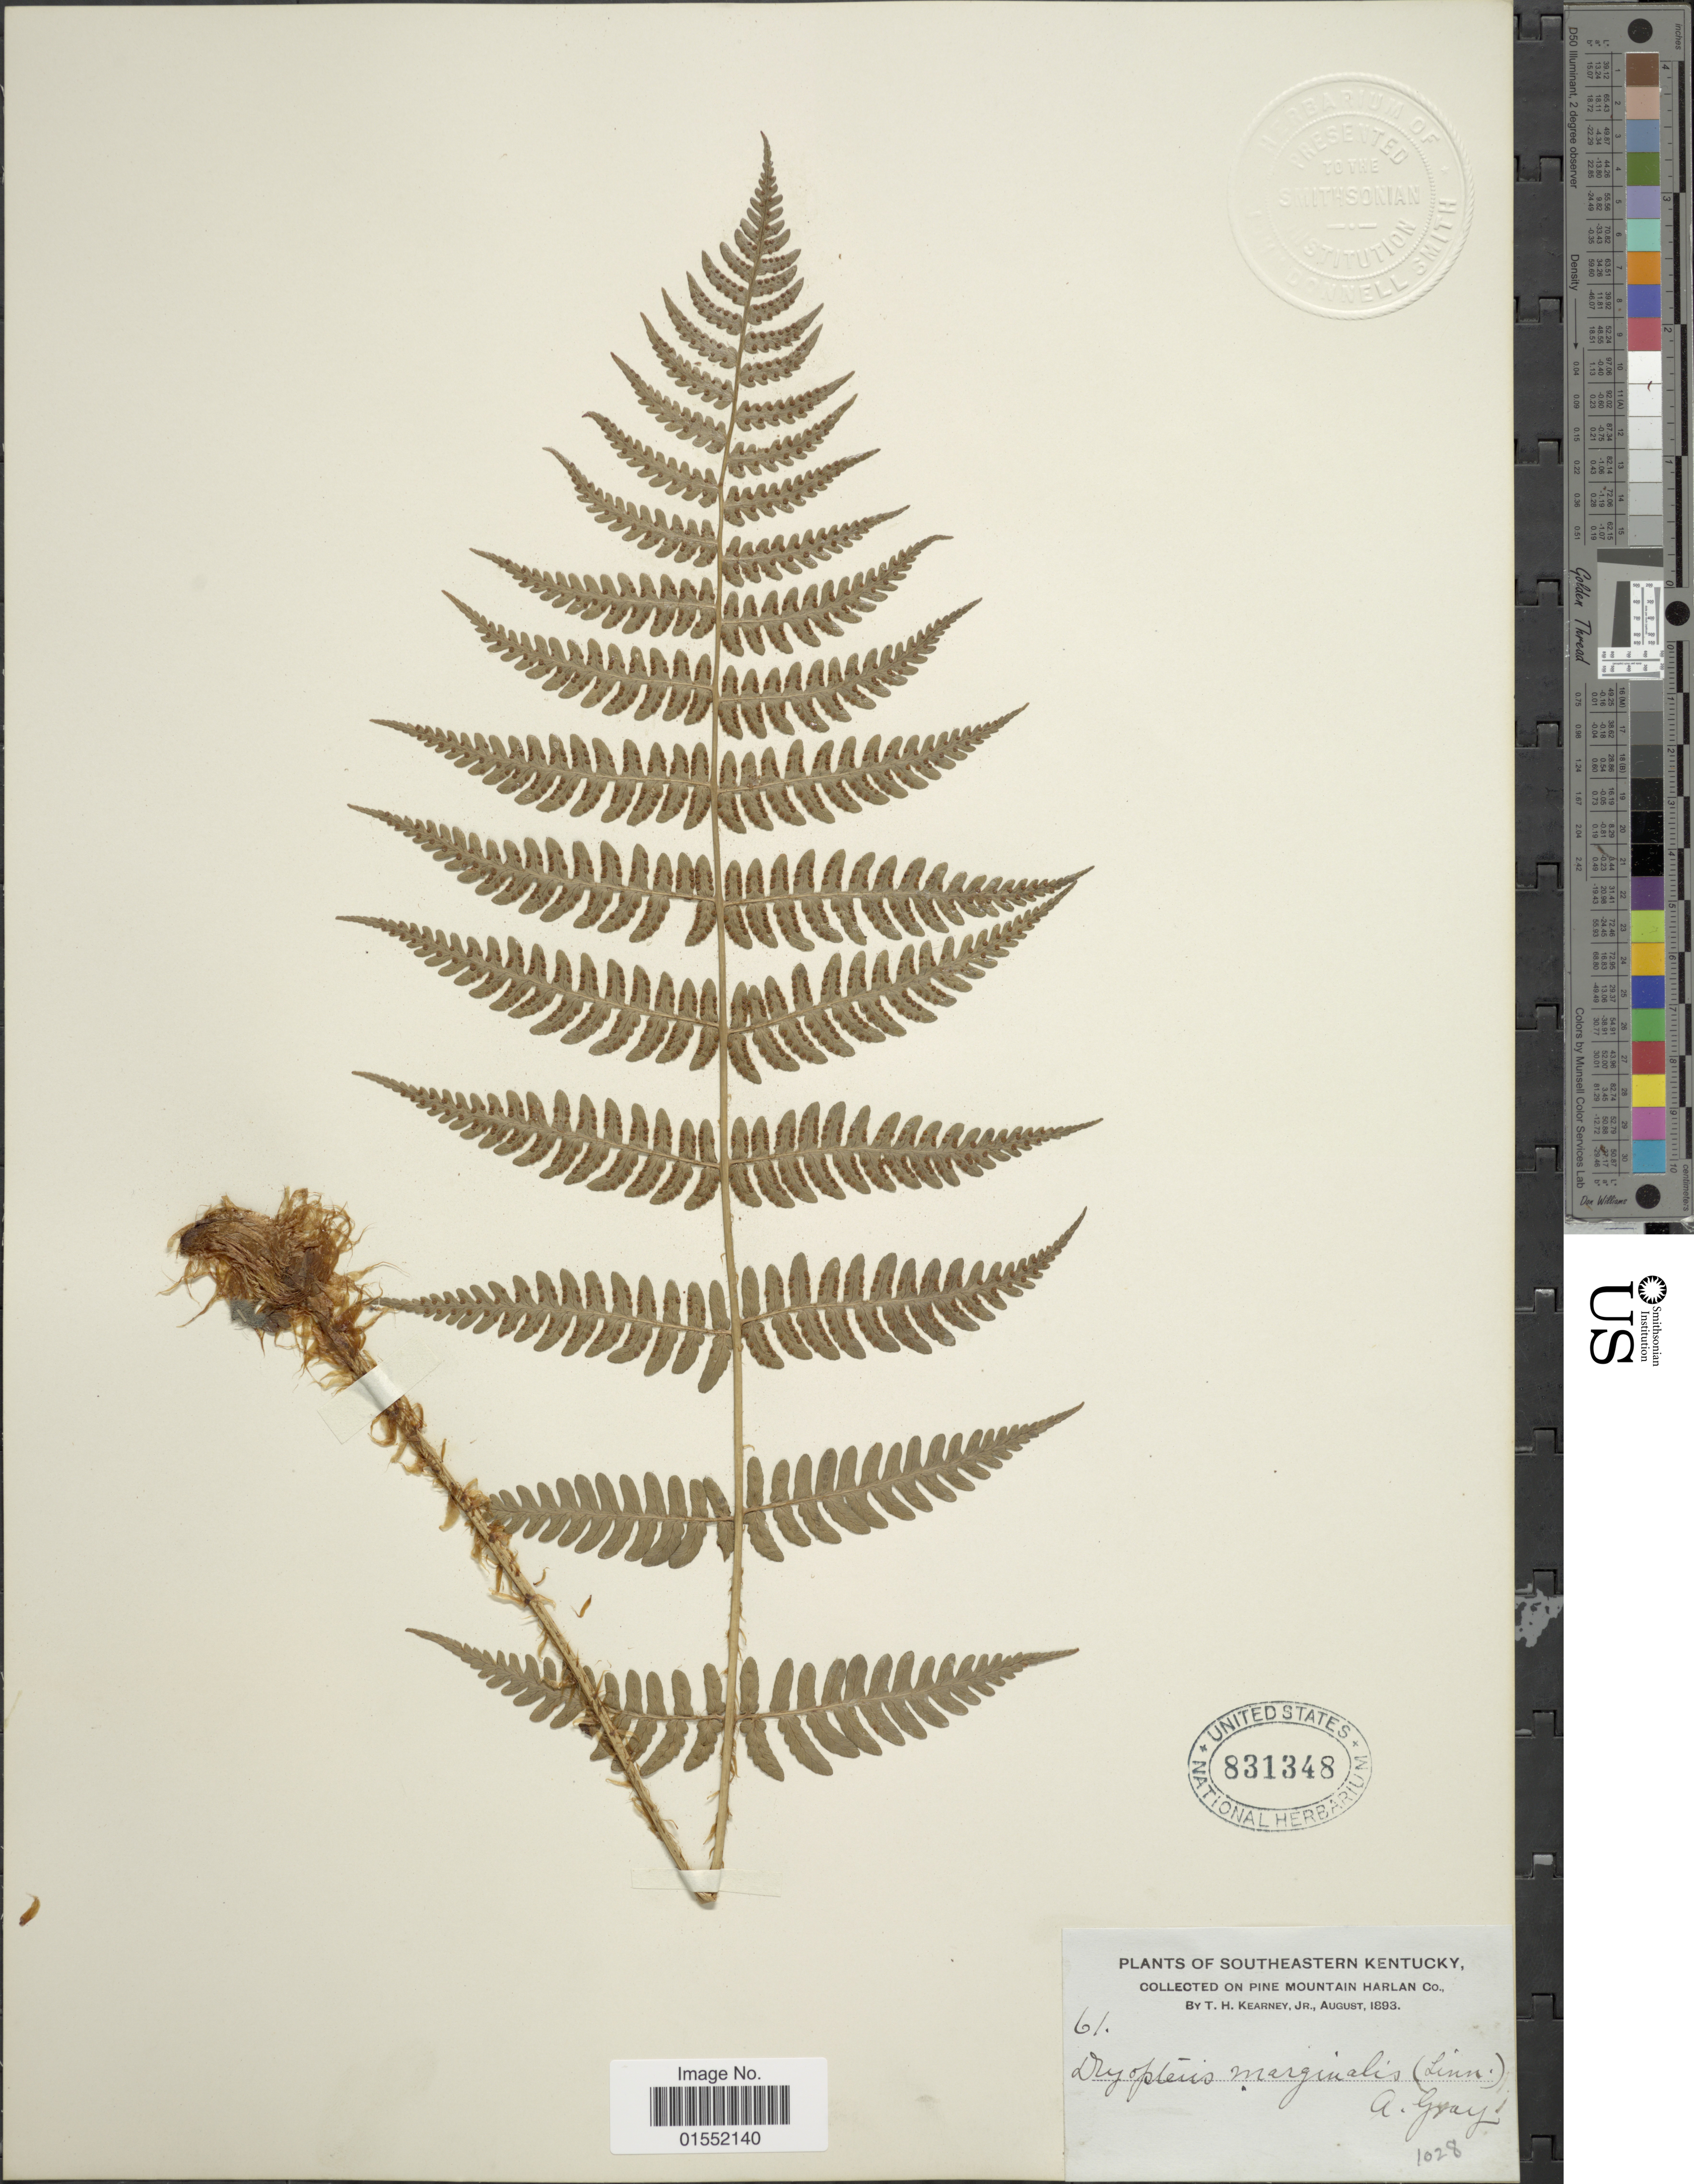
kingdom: Plantae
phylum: Tracheophyta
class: Polypodiopsida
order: Polypodiales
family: Dryopteridaceae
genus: Dryopteris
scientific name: Dryopteris marginalis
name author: (L.) A. Gray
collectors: T. H. Kearney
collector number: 61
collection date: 1893-08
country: United States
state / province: Kentucky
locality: Southeastern Kentucky, on Pine Mountain Harlan Co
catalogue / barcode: US 831348